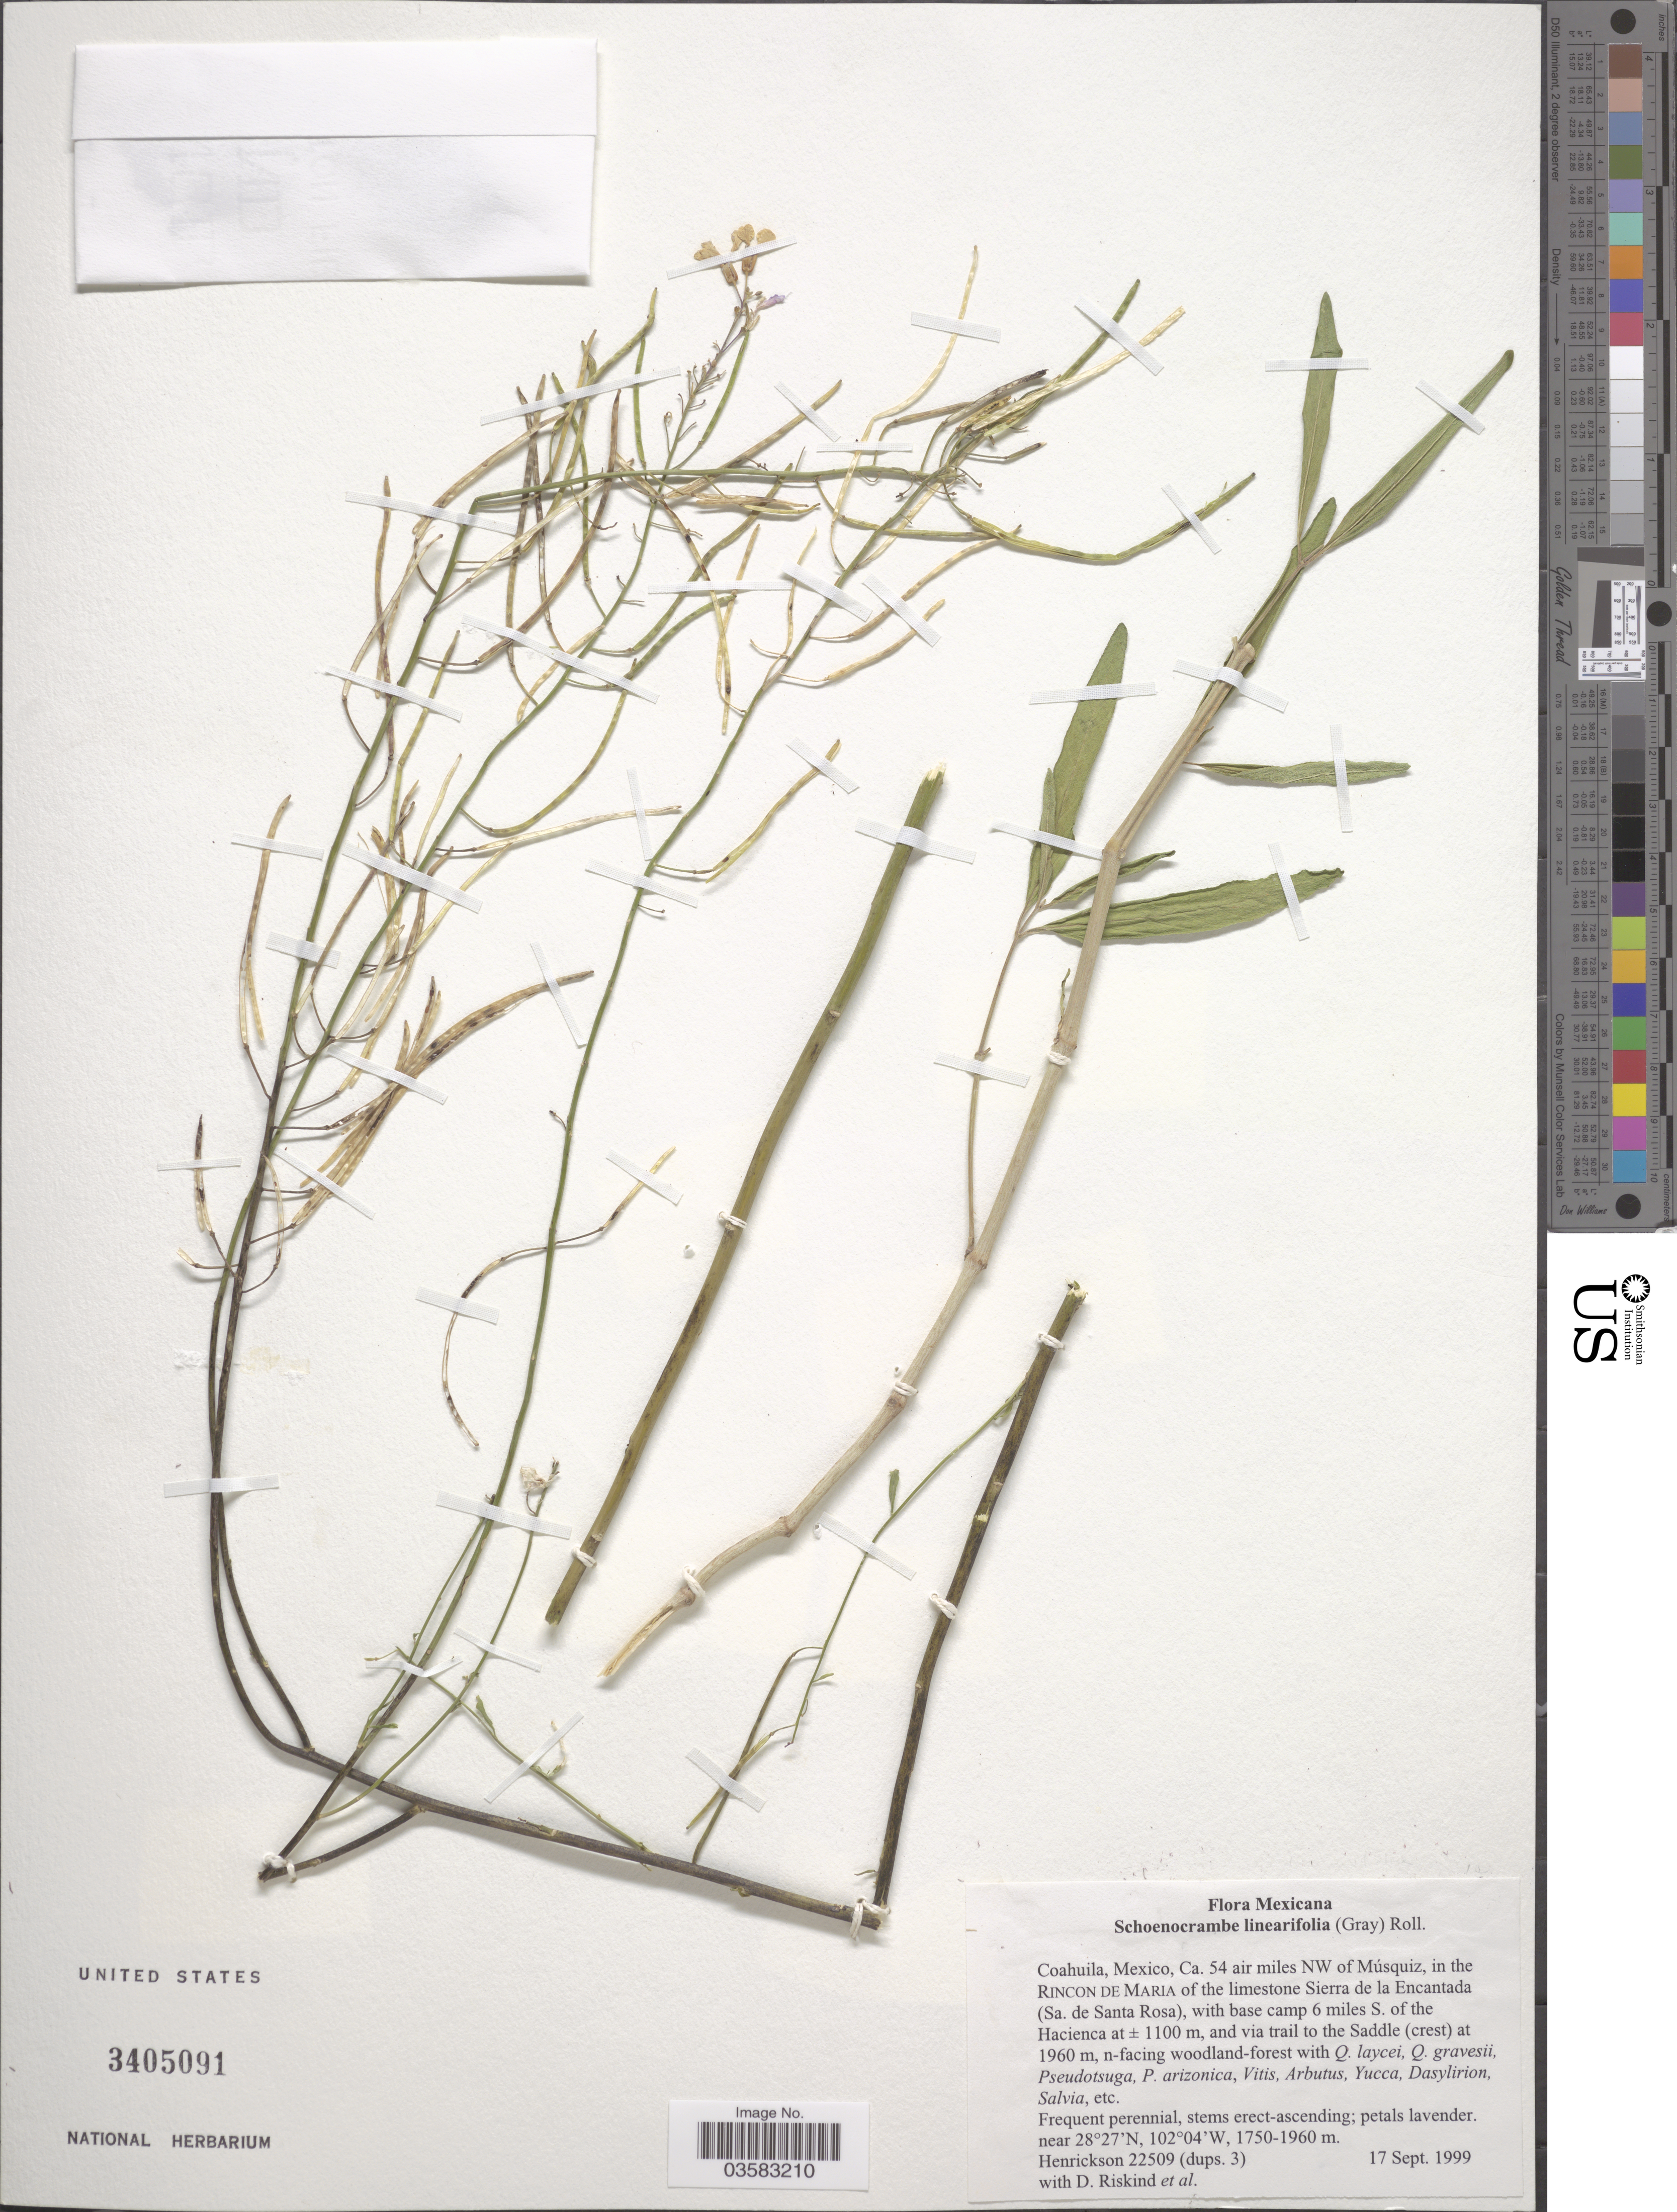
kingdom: Plantae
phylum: Tracheophyta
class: Magnoliopsida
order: Brassicales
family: Brassicaceae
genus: Sisymbrium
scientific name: Sisymbrium linearifolium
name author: (A. Gray) Payson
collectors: -. Henrickson, D. Riskind & et al.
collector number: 22509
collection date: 1999-09-17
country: Mexico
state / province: Coahuila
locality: Mexicana. Ca. 54 air miles NW of Músquiz, in the Rincon de Maria of the limestone Sierra de la Encantada (Sa. de Santa Rosa), with base camp 6 miles S. of the Hacienca at ± 1100 m, and via trail to the Saddle (crest) at ± 1960 m, n-facing woodland-forest.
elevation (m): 1750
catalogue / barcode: US 3405091